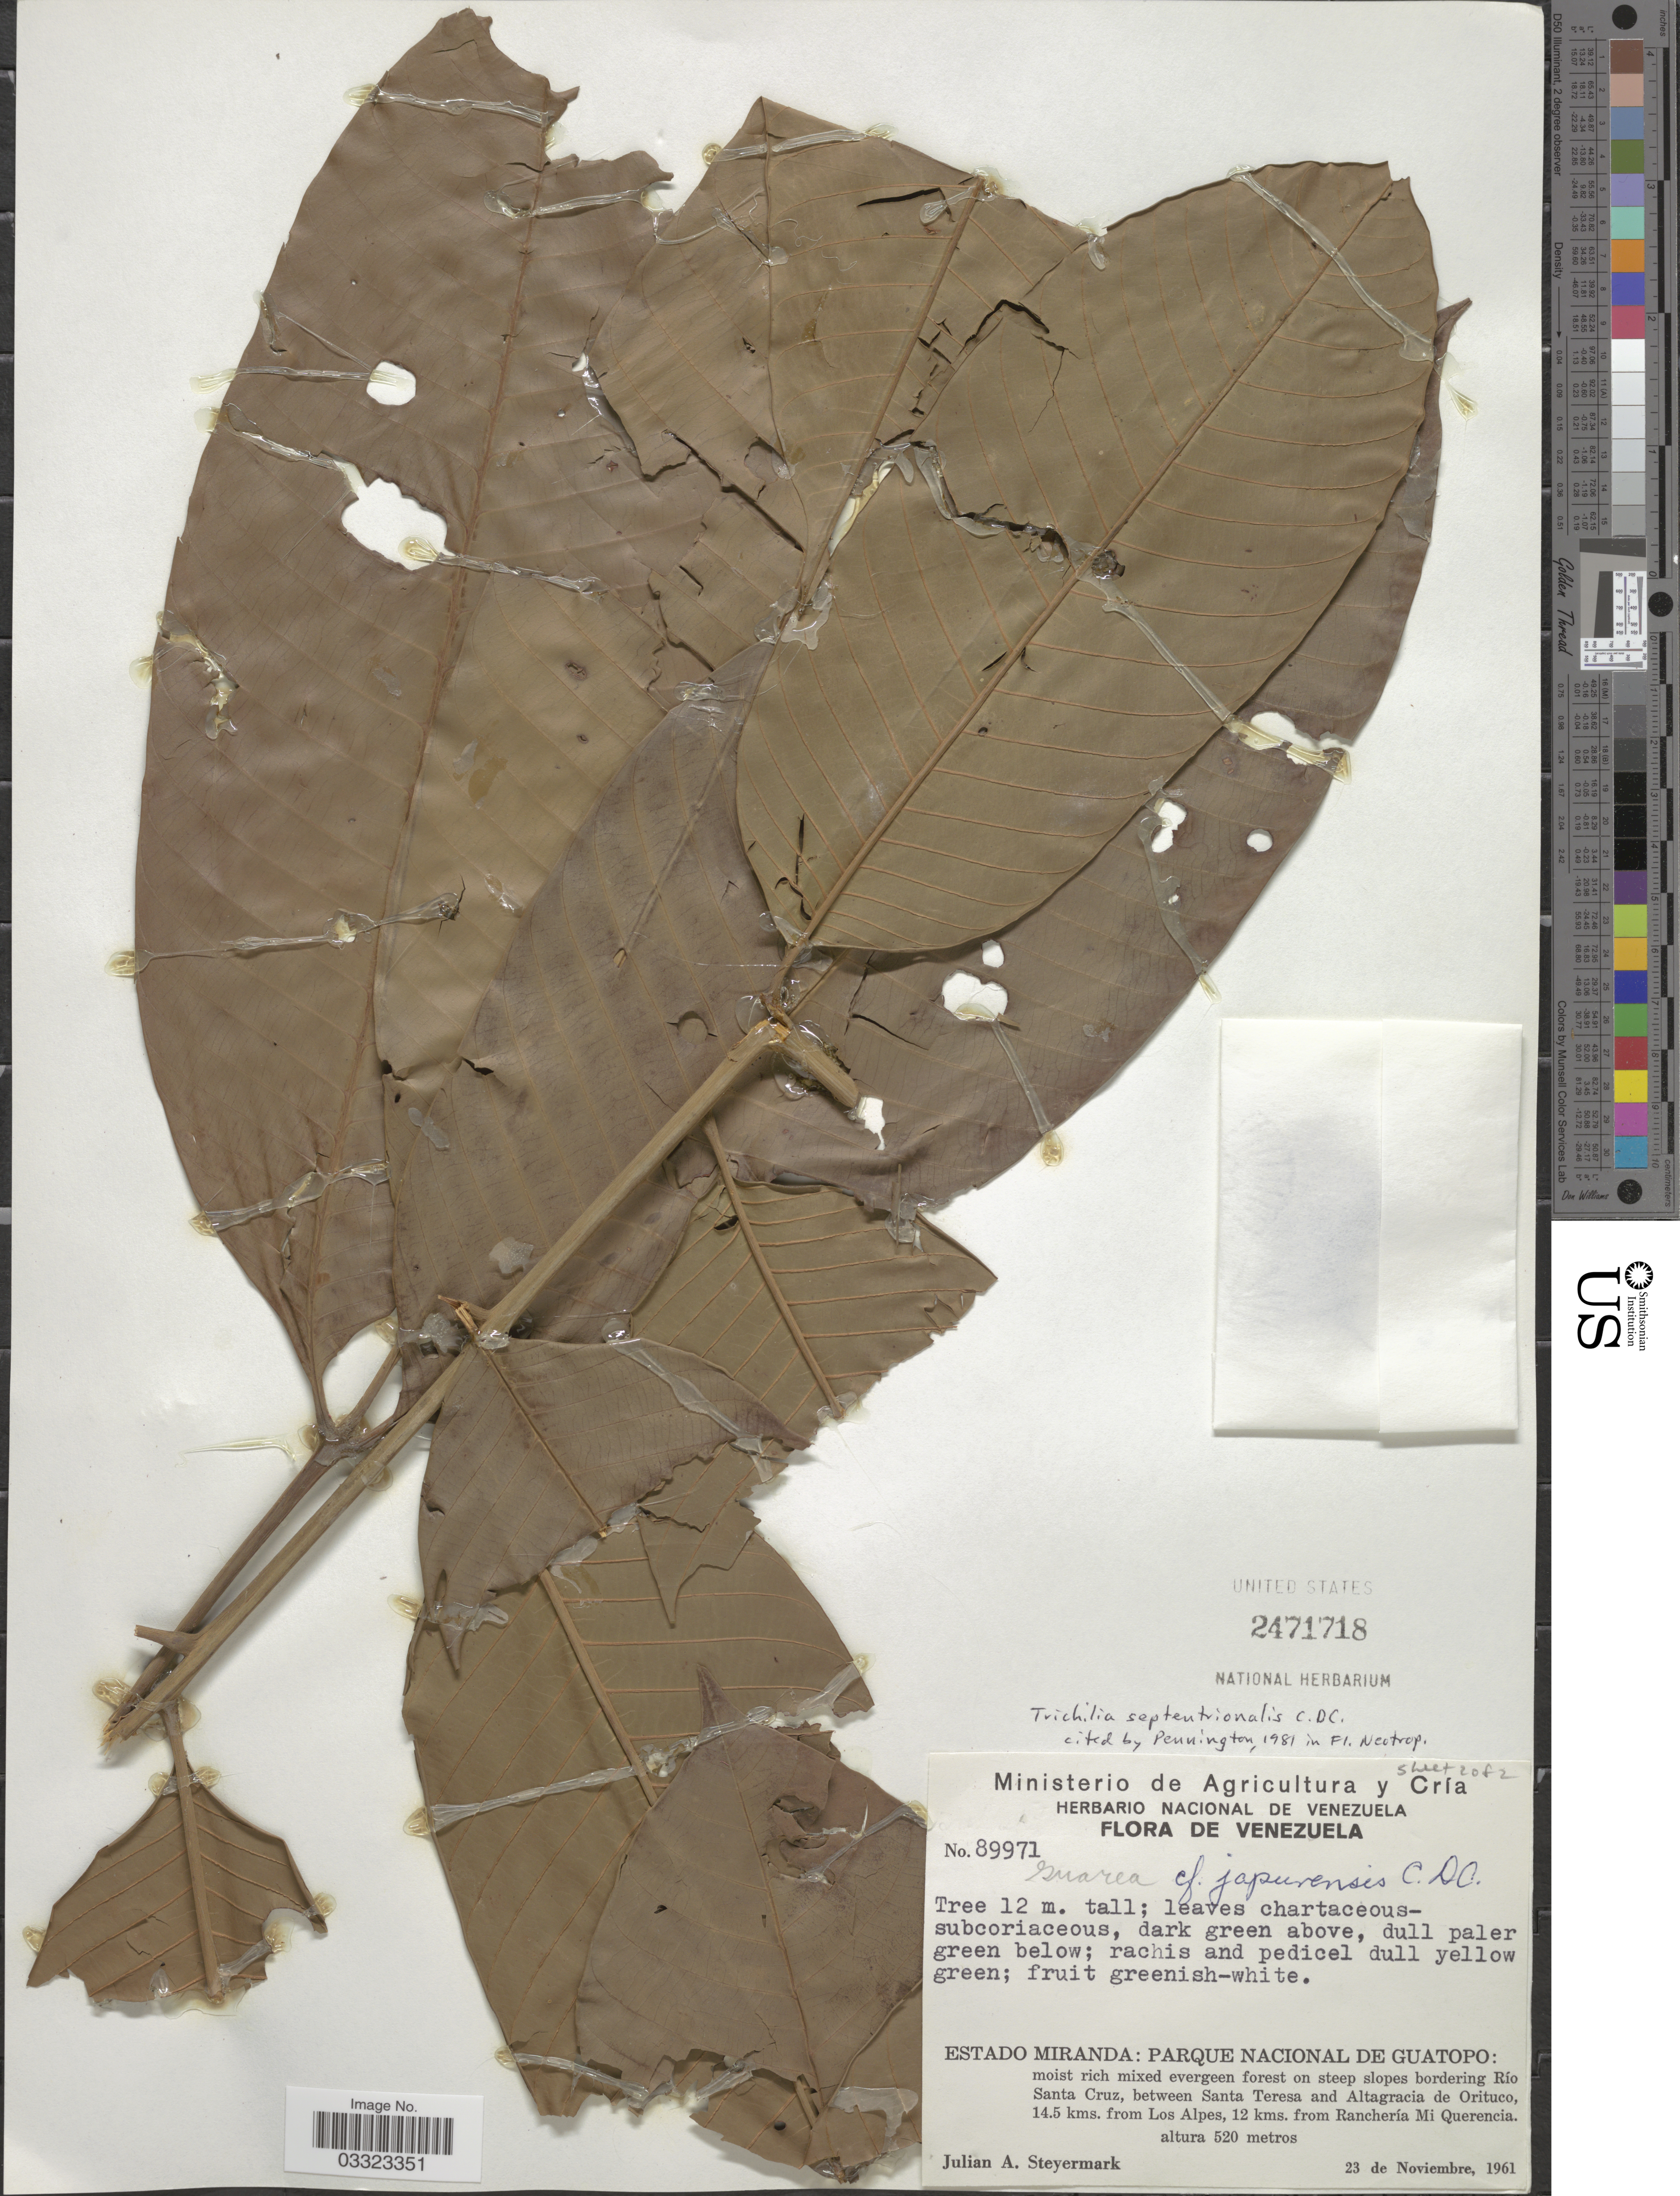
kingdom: Plantae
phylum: Tracheophyta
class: Magnoliopsida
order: Sapindales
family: Meliaceae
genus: Trichilia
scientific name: Trichilia septentrionalis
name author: C. DC.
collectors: J. Steyermark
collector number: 89971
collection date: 1961-11-23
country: Venezuela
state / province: Miranda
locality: Parque Nacional de Guatopo: moist rich mixed evergreen forest on steep slopes bordering Río Santa Cruz, between Santa Teresa and Altagracia de Orituco, 14.5 kms. from Los Alpes, 12 kms. from Ranchería Mi Querencia.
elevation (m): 520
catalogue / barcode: US 2471718